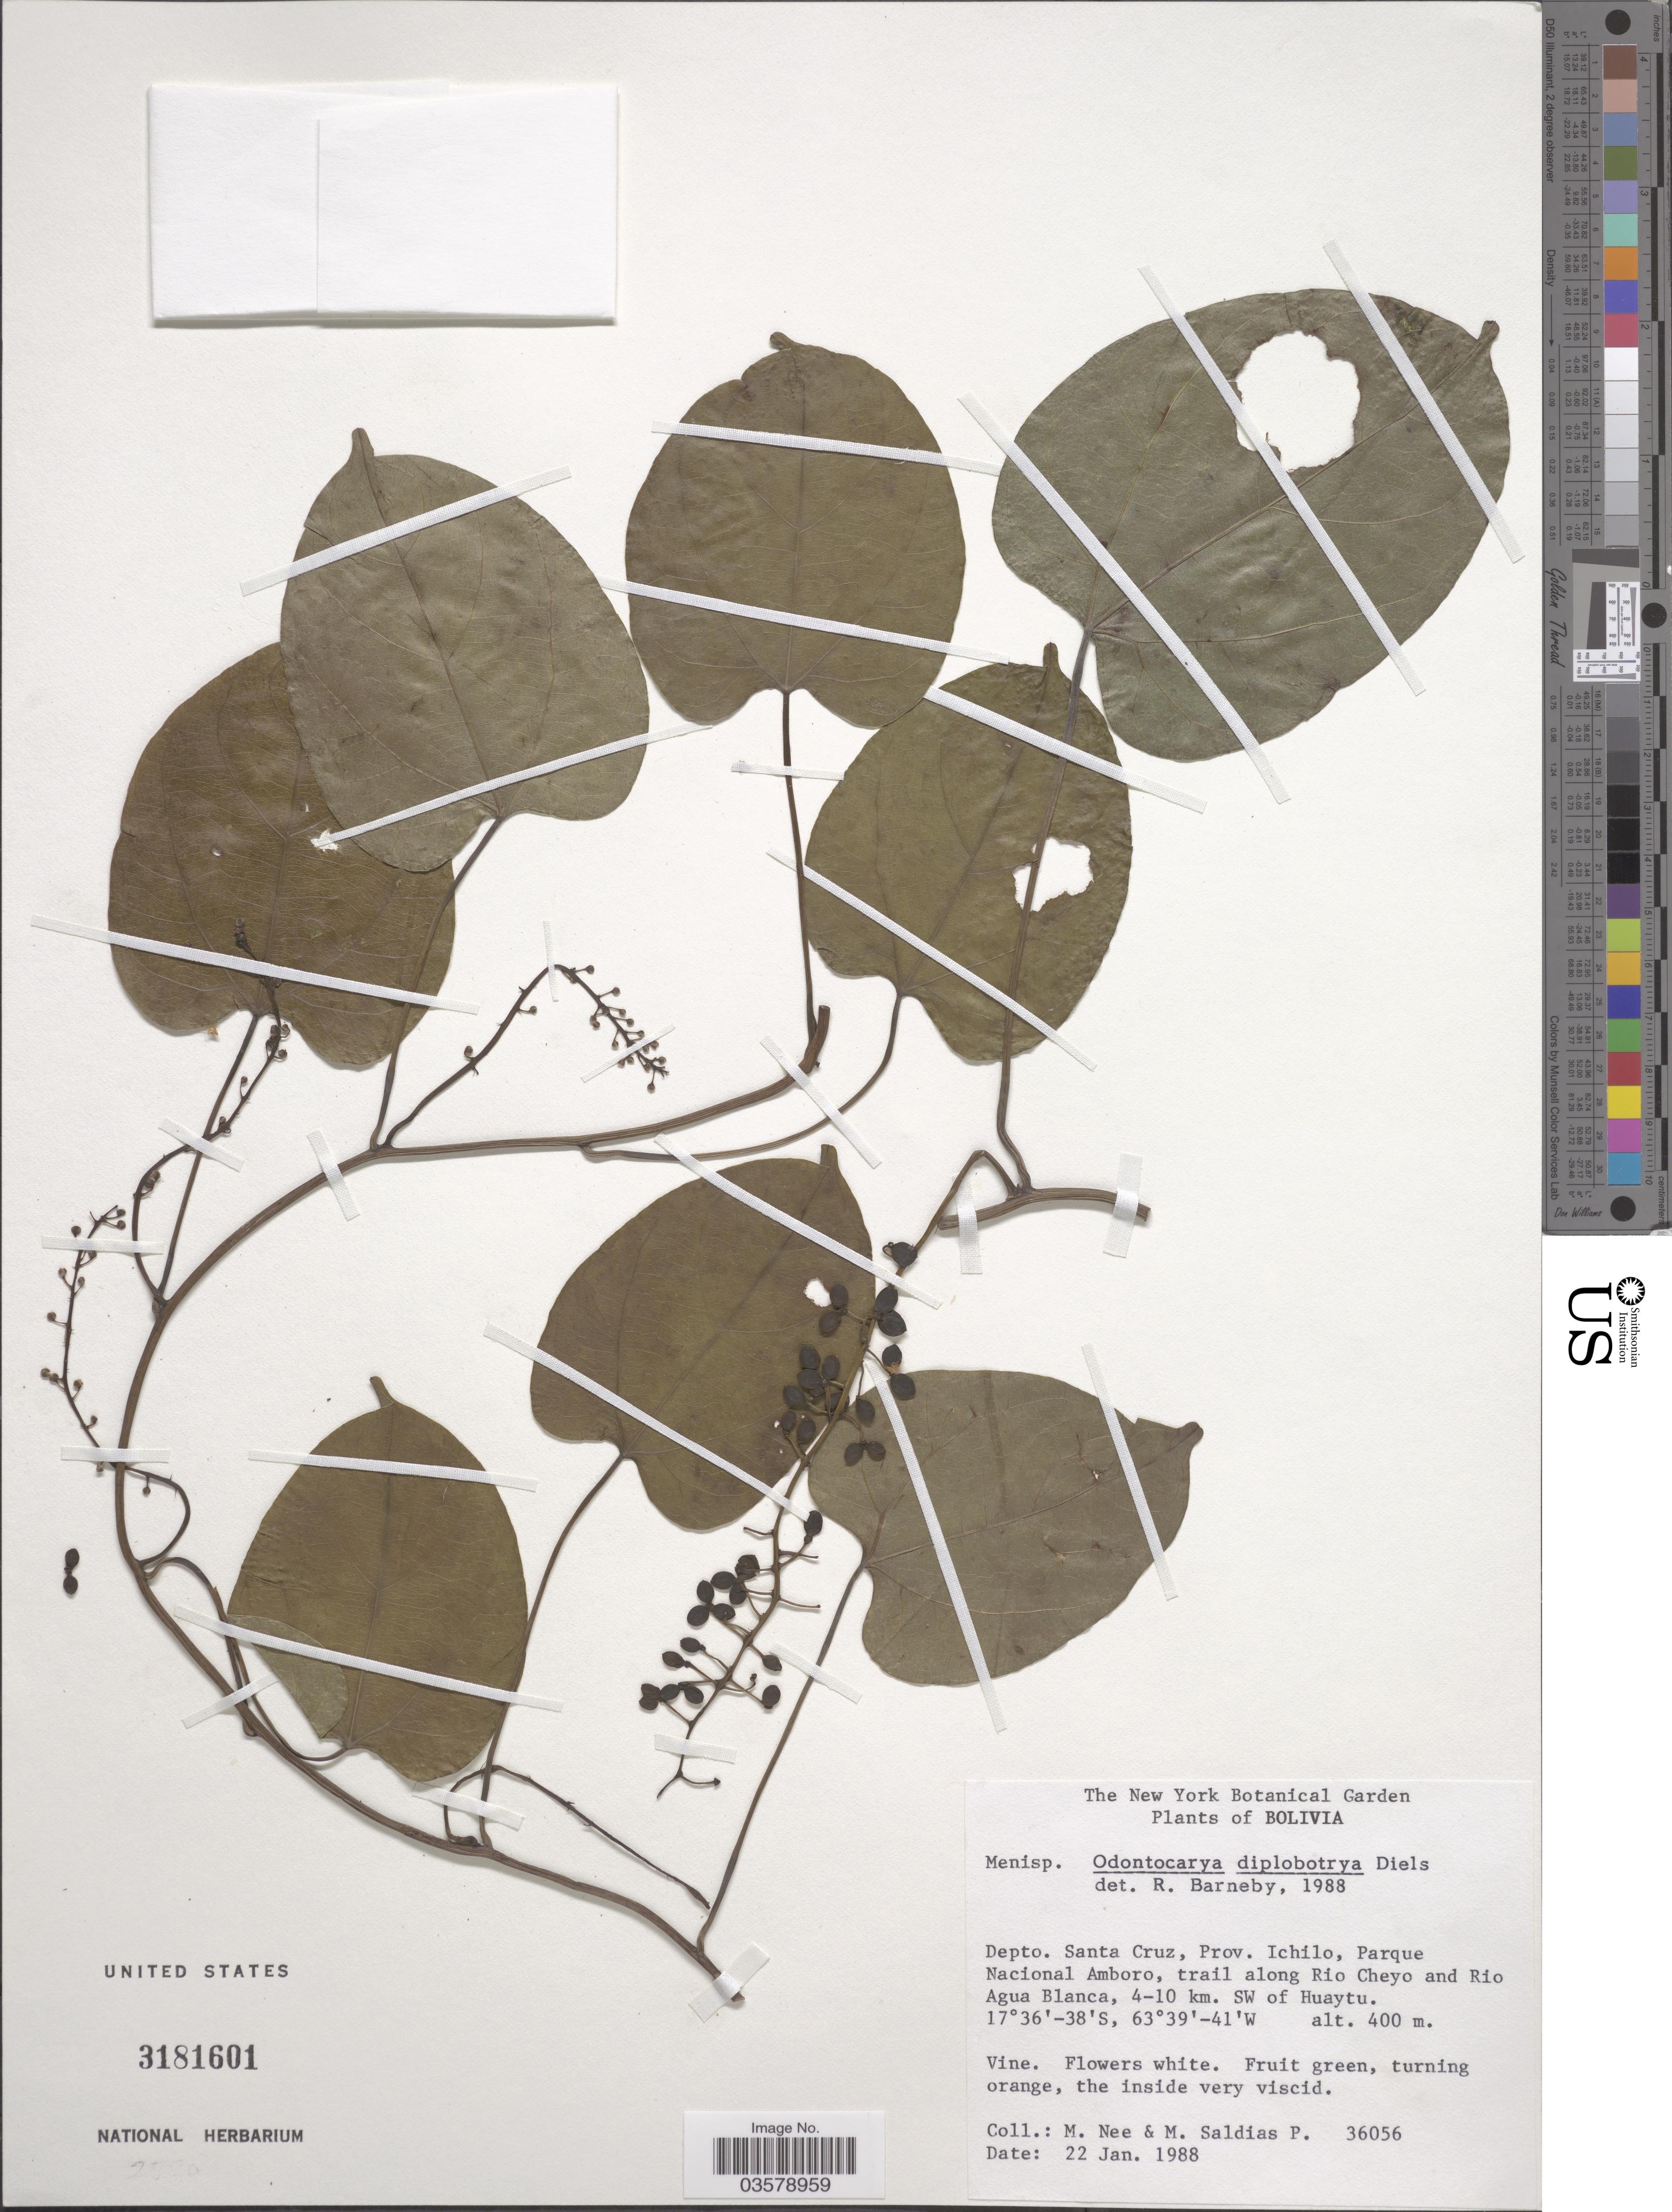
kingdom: Plantae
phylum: Tracheophyta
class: Magnoliopsida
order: Ranunculales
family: Menispermaceae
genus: Odontocarya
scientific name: Odontocarya diplobotrya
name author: Diels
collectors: M. Nee & M. Saldias P.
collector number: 36056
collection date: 1988-01-22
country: Bolivia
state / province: Santa Cruz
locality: Depto. Santa Cruz, Prov. Ichilo, Parque Nacional Amboro, trail along Rio Cheyo and Rio Agua Blanca, 4-10 km. SW of Huayta.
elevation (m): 400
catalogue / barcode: US 3181601